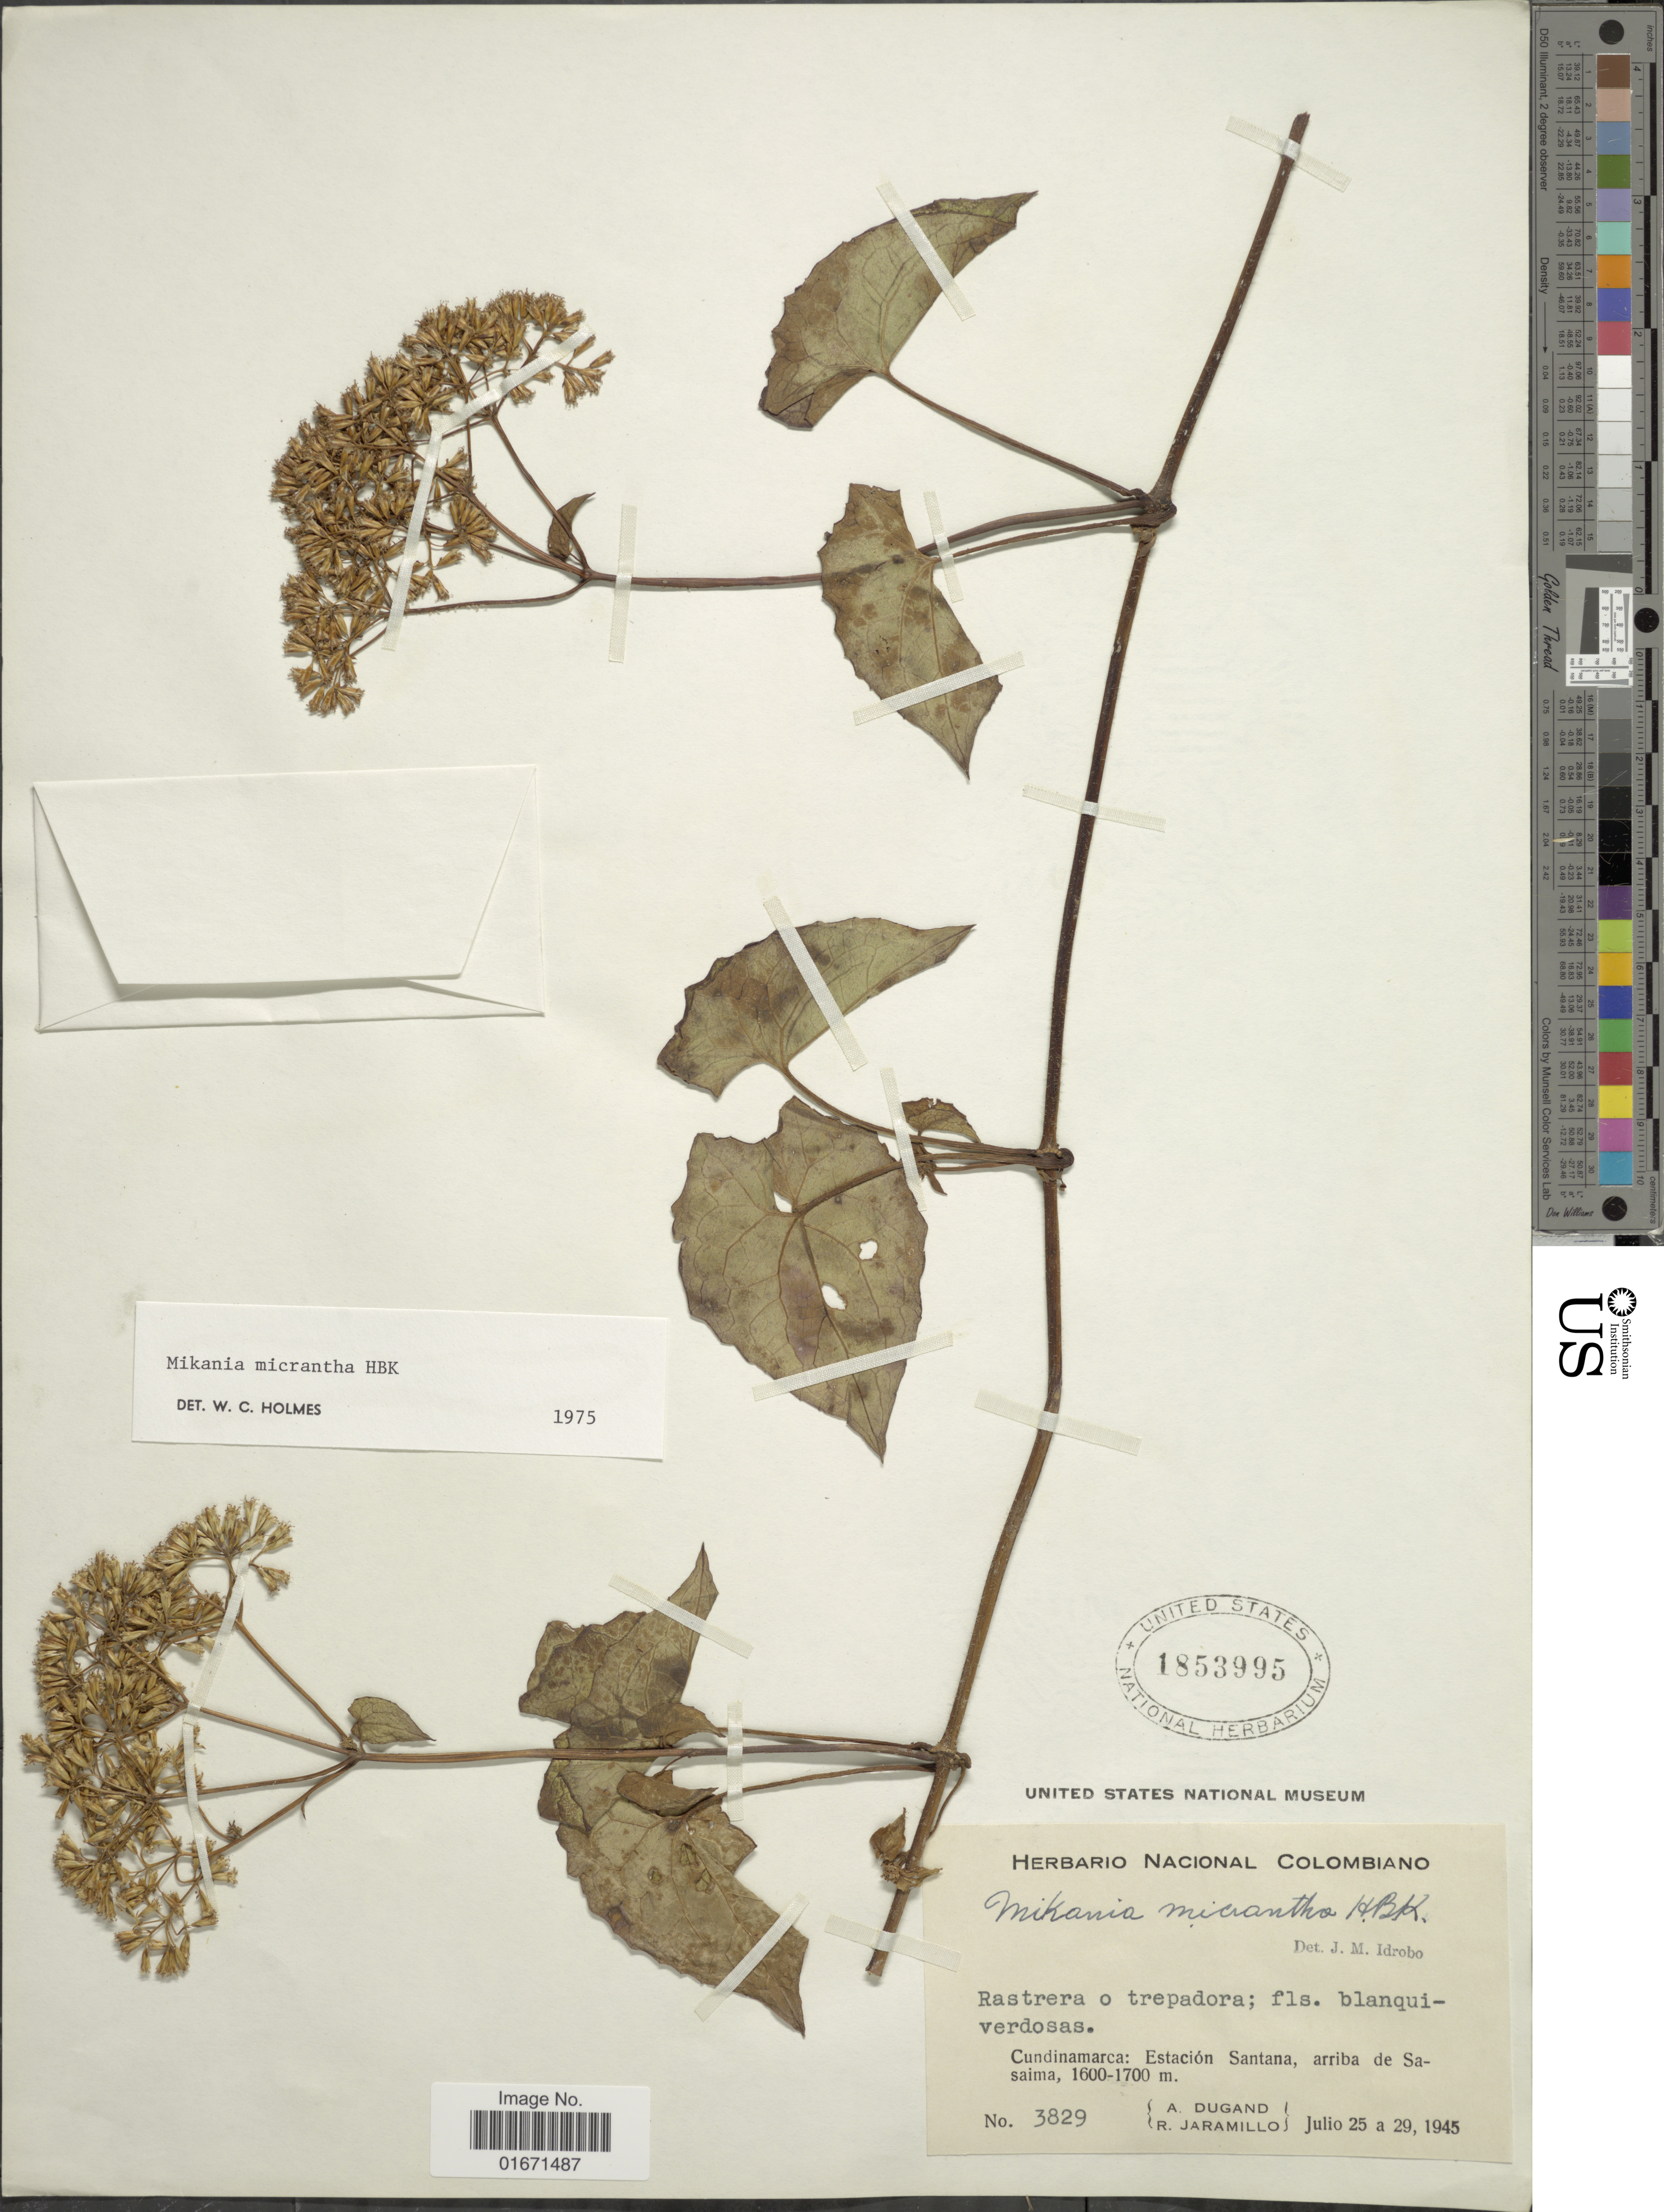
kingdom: Plantae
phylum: Tracheophyta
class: Magnoliopsida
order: Asterales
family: Asteraceae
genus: Mikania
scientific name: Mikania micrantha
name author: Kunth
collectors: A. Dugand & R. Jaramillo M.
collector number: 3829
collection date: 1945-07-25/1945-07-29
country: Colombia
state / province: Cundinamarca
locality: Cundinamarca: Estación Santana, arriba de Sasaima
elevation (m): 1600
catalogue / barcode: US 1853995